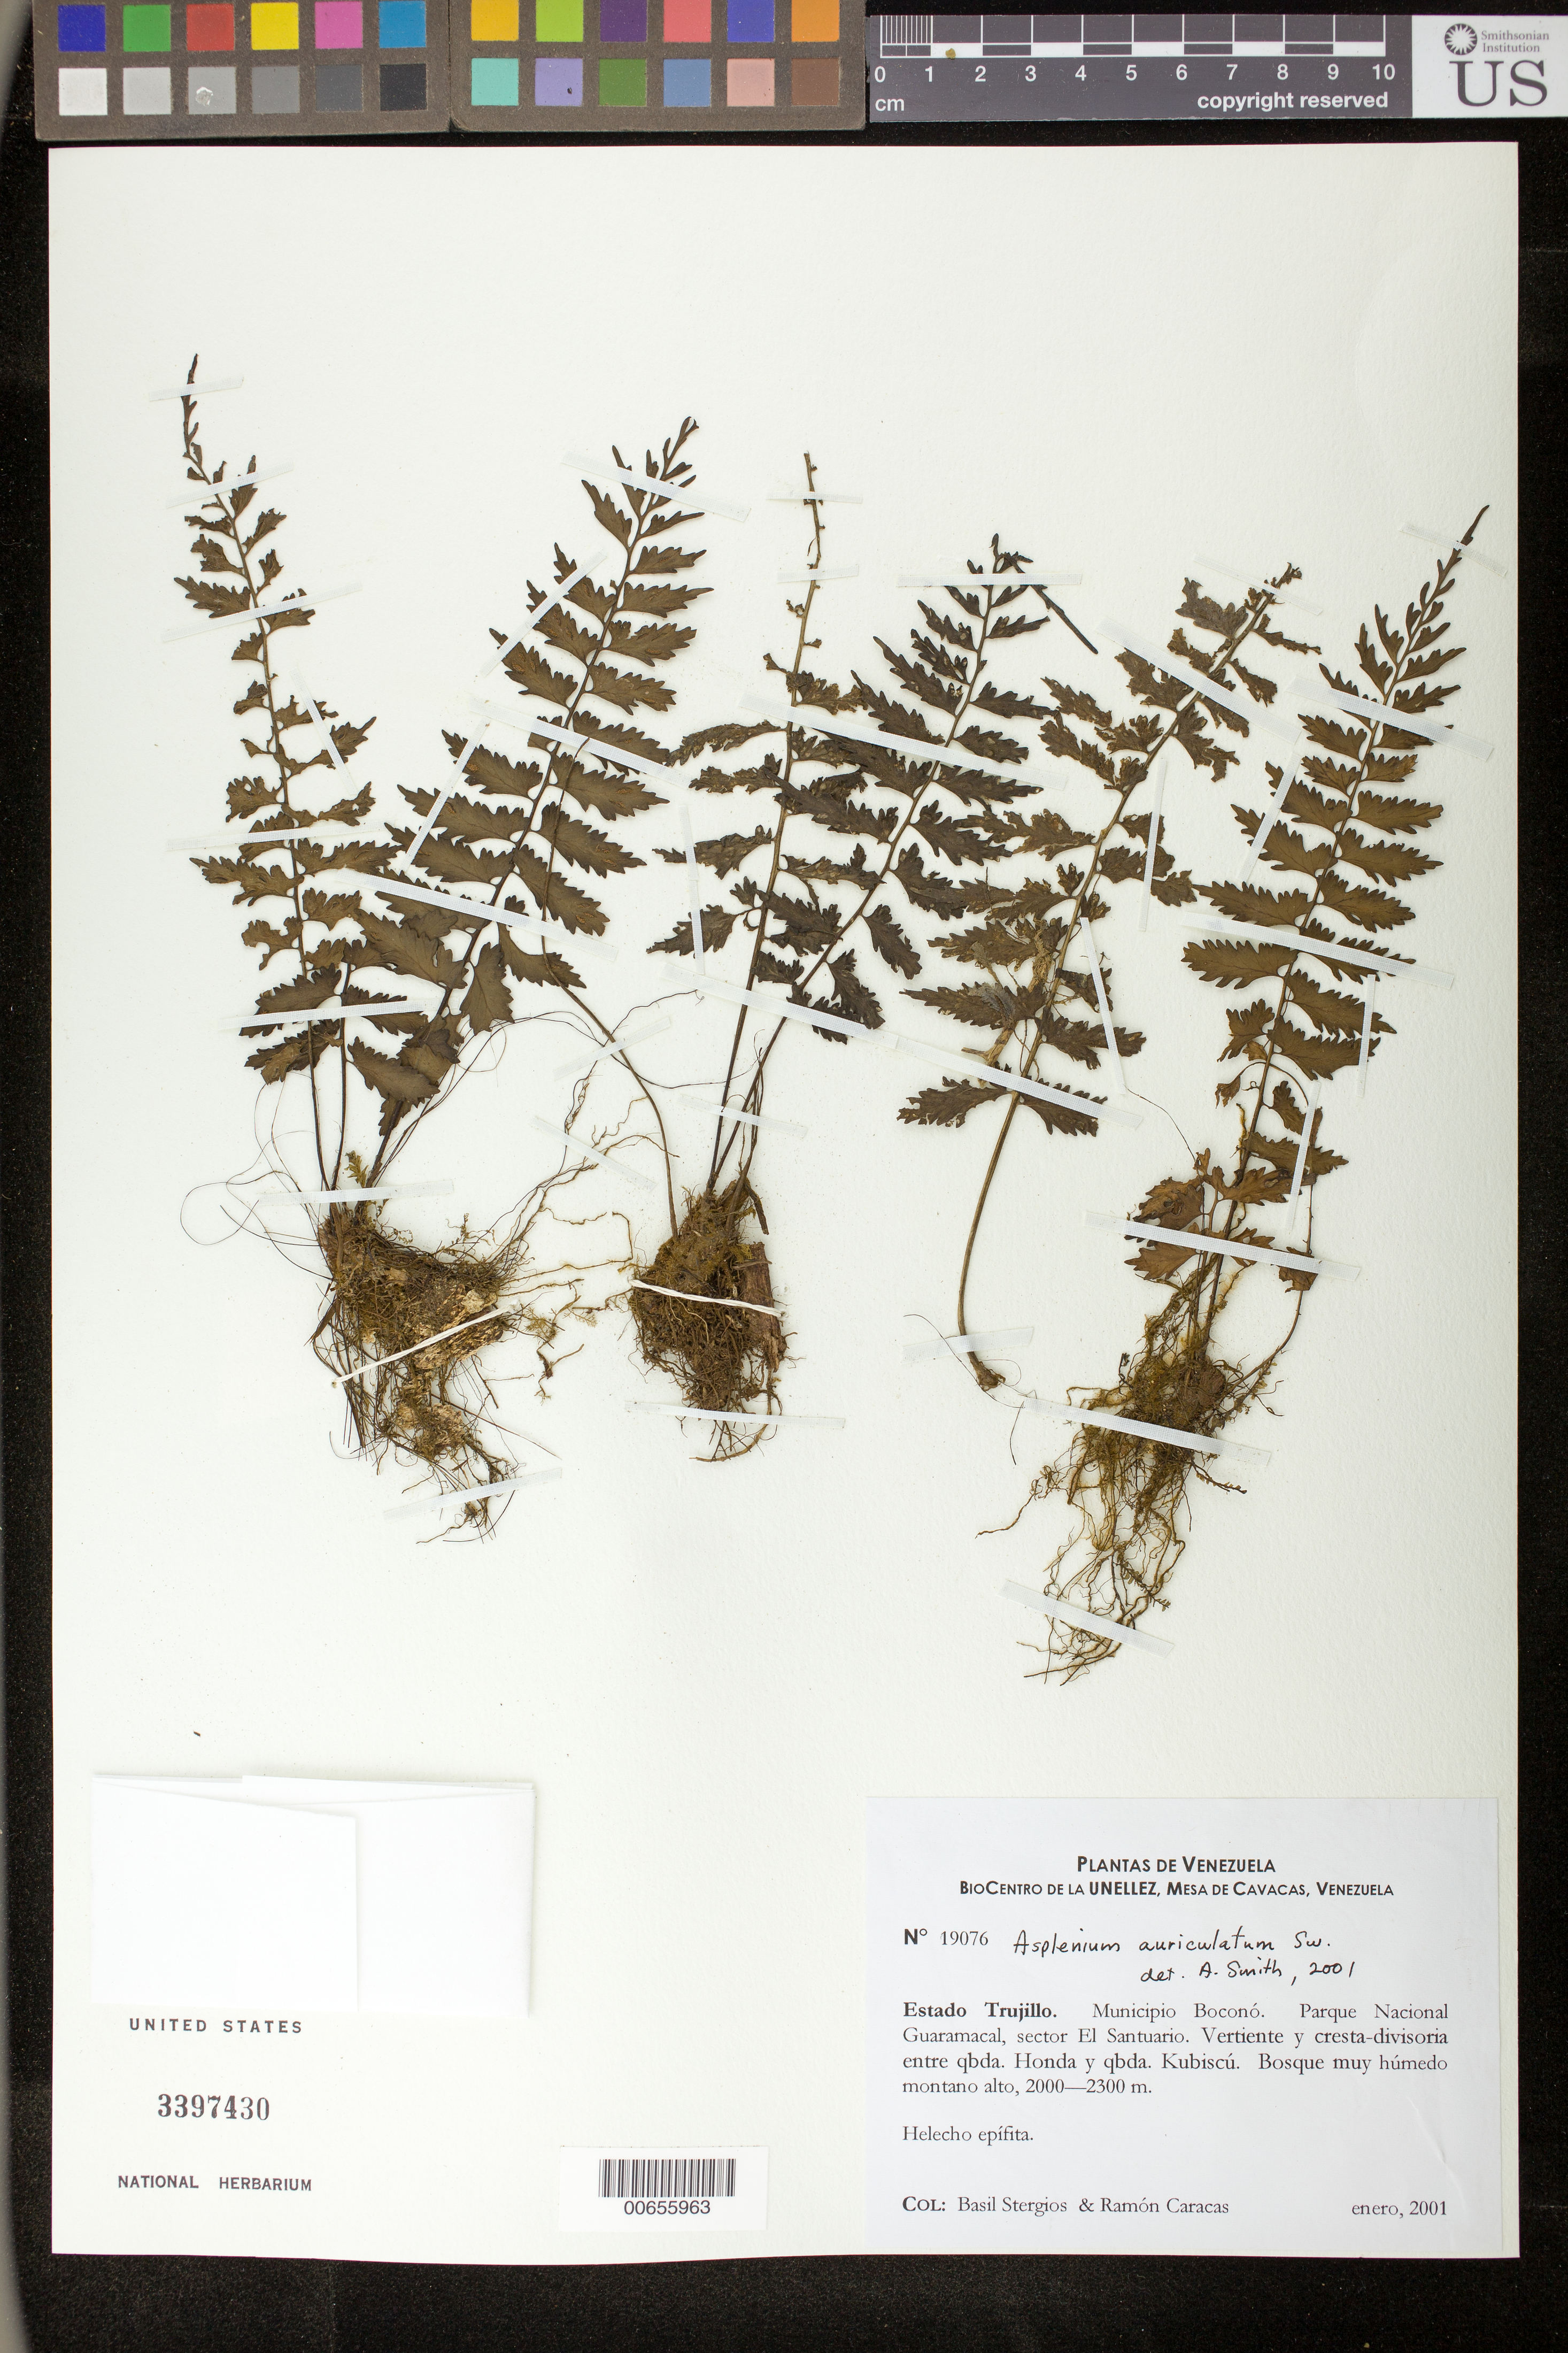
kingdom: Plantae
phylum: Tracheophyta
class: Polypodiopsida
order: Polypodiales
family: Aspleniaceae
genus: Asplenium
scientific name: Asplenium auriculatum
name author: Sw.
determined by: Smith, Alan R., (UC)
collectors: B. G. Stergios & R. Caracas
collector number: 19076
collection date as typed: Jan 2001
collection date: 2001-01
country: Venezuela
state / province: Trujillo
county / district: Boconó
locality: Parque Nacional Guaramacal, sector El Santuario, vertiente y cresta-divisoria entre Quebrada Honda y Quebrada Kubiscú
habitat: Bosque muy húmedo montano alto.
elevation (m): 2000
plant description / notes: PORT, US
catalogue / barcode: US 3397430